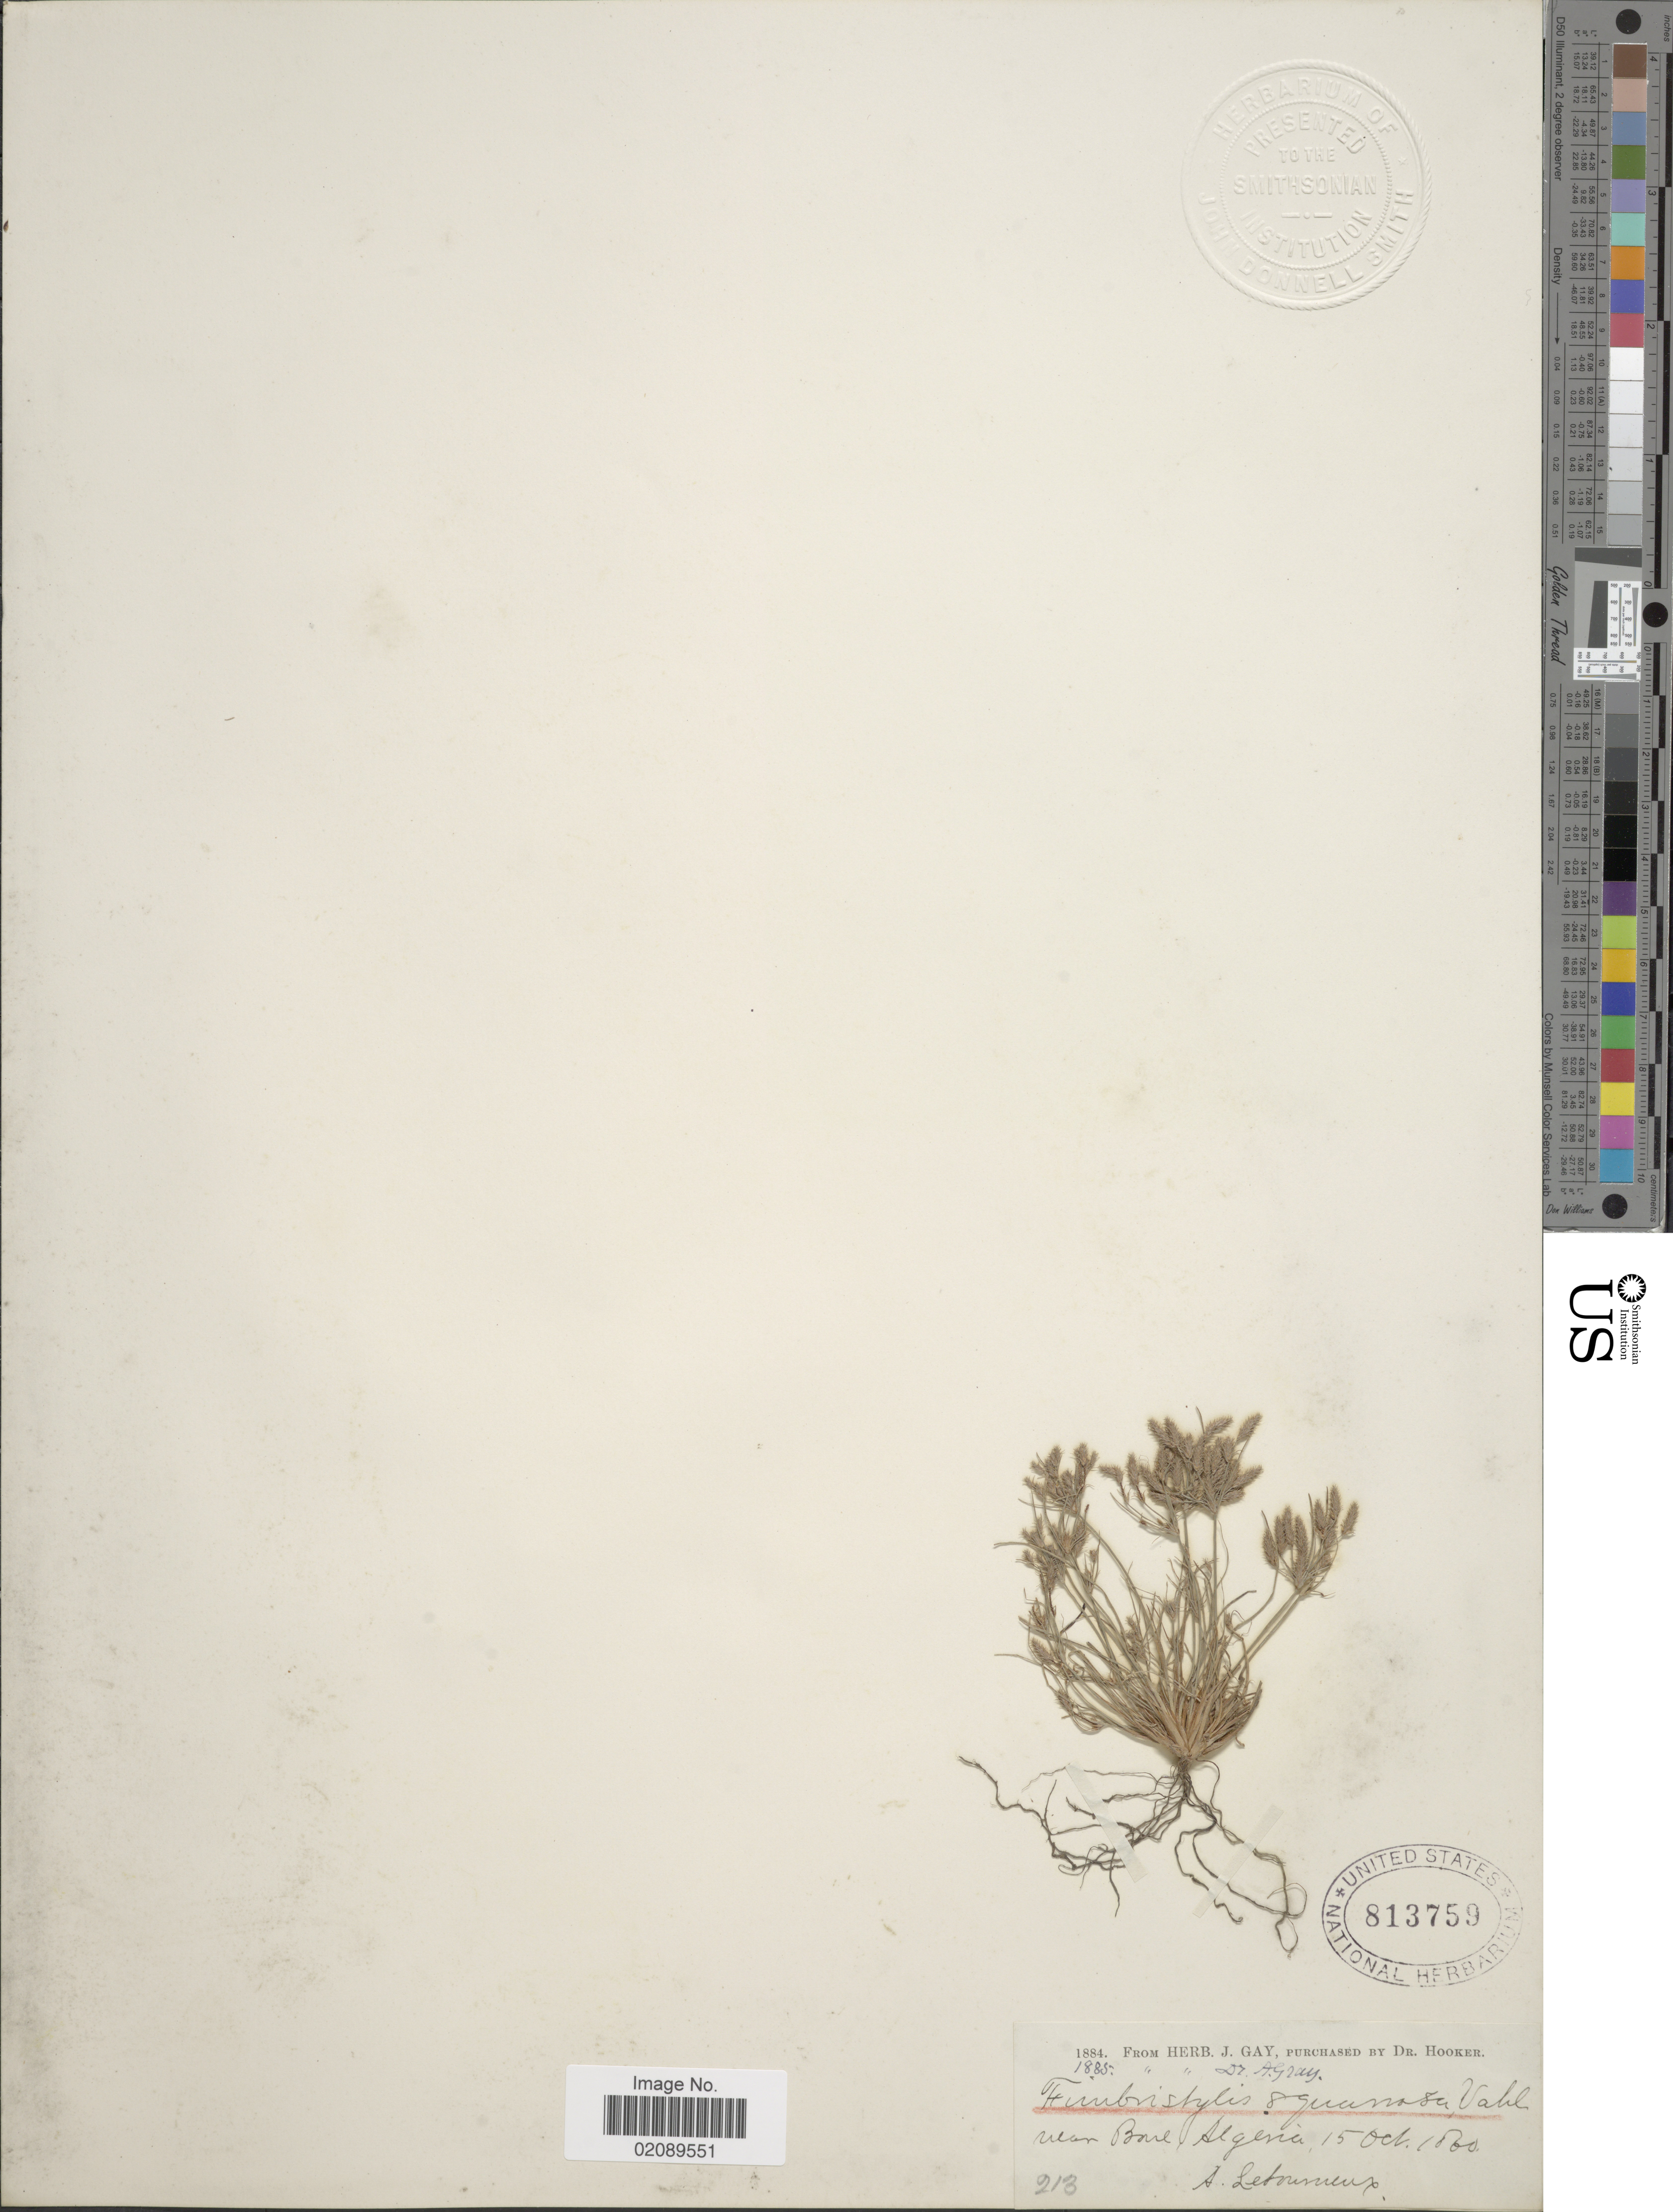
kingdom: Plantae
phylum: Tracheophyta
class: Liliopsida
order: Poales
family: Cyperaceae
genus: Fimbristylis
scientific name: Fimbristylis squarrosa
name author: Vahl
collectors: A. Letourneux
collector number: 213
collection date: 1860-10-15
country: Algeria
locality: Near Bone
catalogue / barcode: US 813759